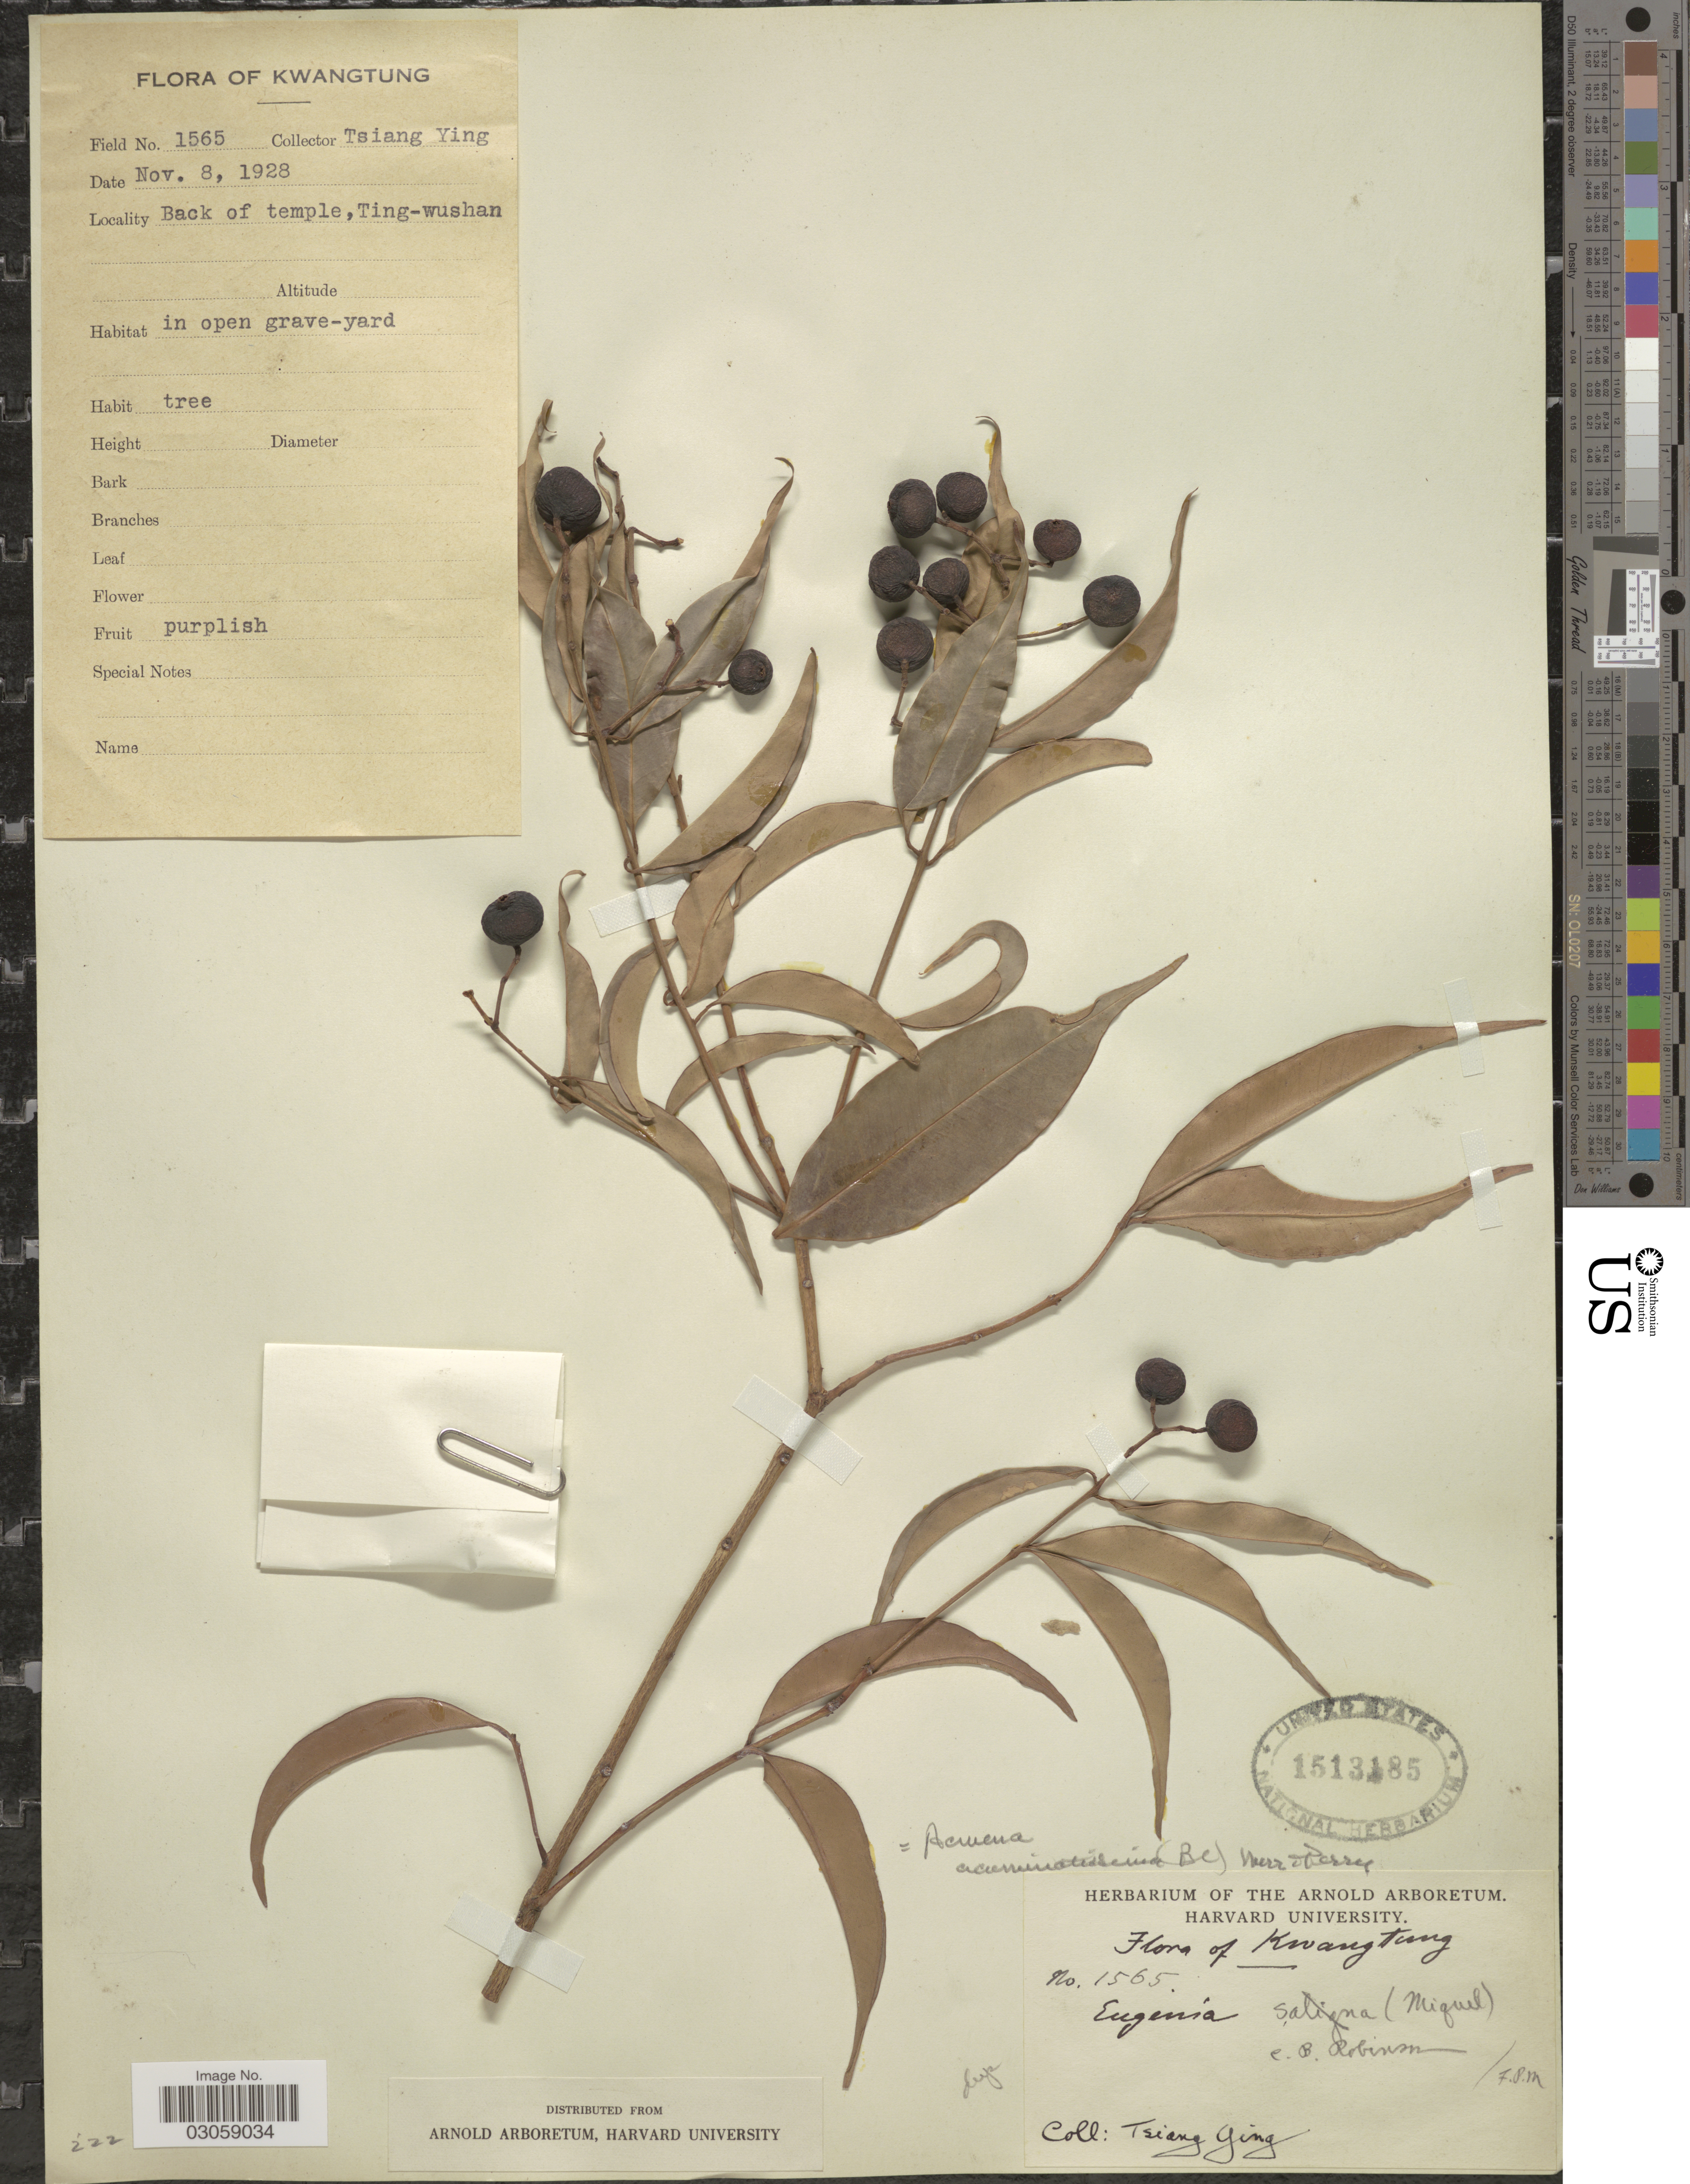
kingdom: Plantae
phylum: Tracheophyta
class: Magnoliopsida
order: Myrtales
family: Myrtaceae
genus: Syzygium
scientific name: Syzygium acuminatissimum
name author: (Blume) DC.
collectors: Y. Tsiang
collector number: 1565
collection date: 1928-11-08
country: China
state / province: Guangdong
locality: Kwangtung, Back of temple, Ting-wushan.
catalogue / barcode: US 1513185